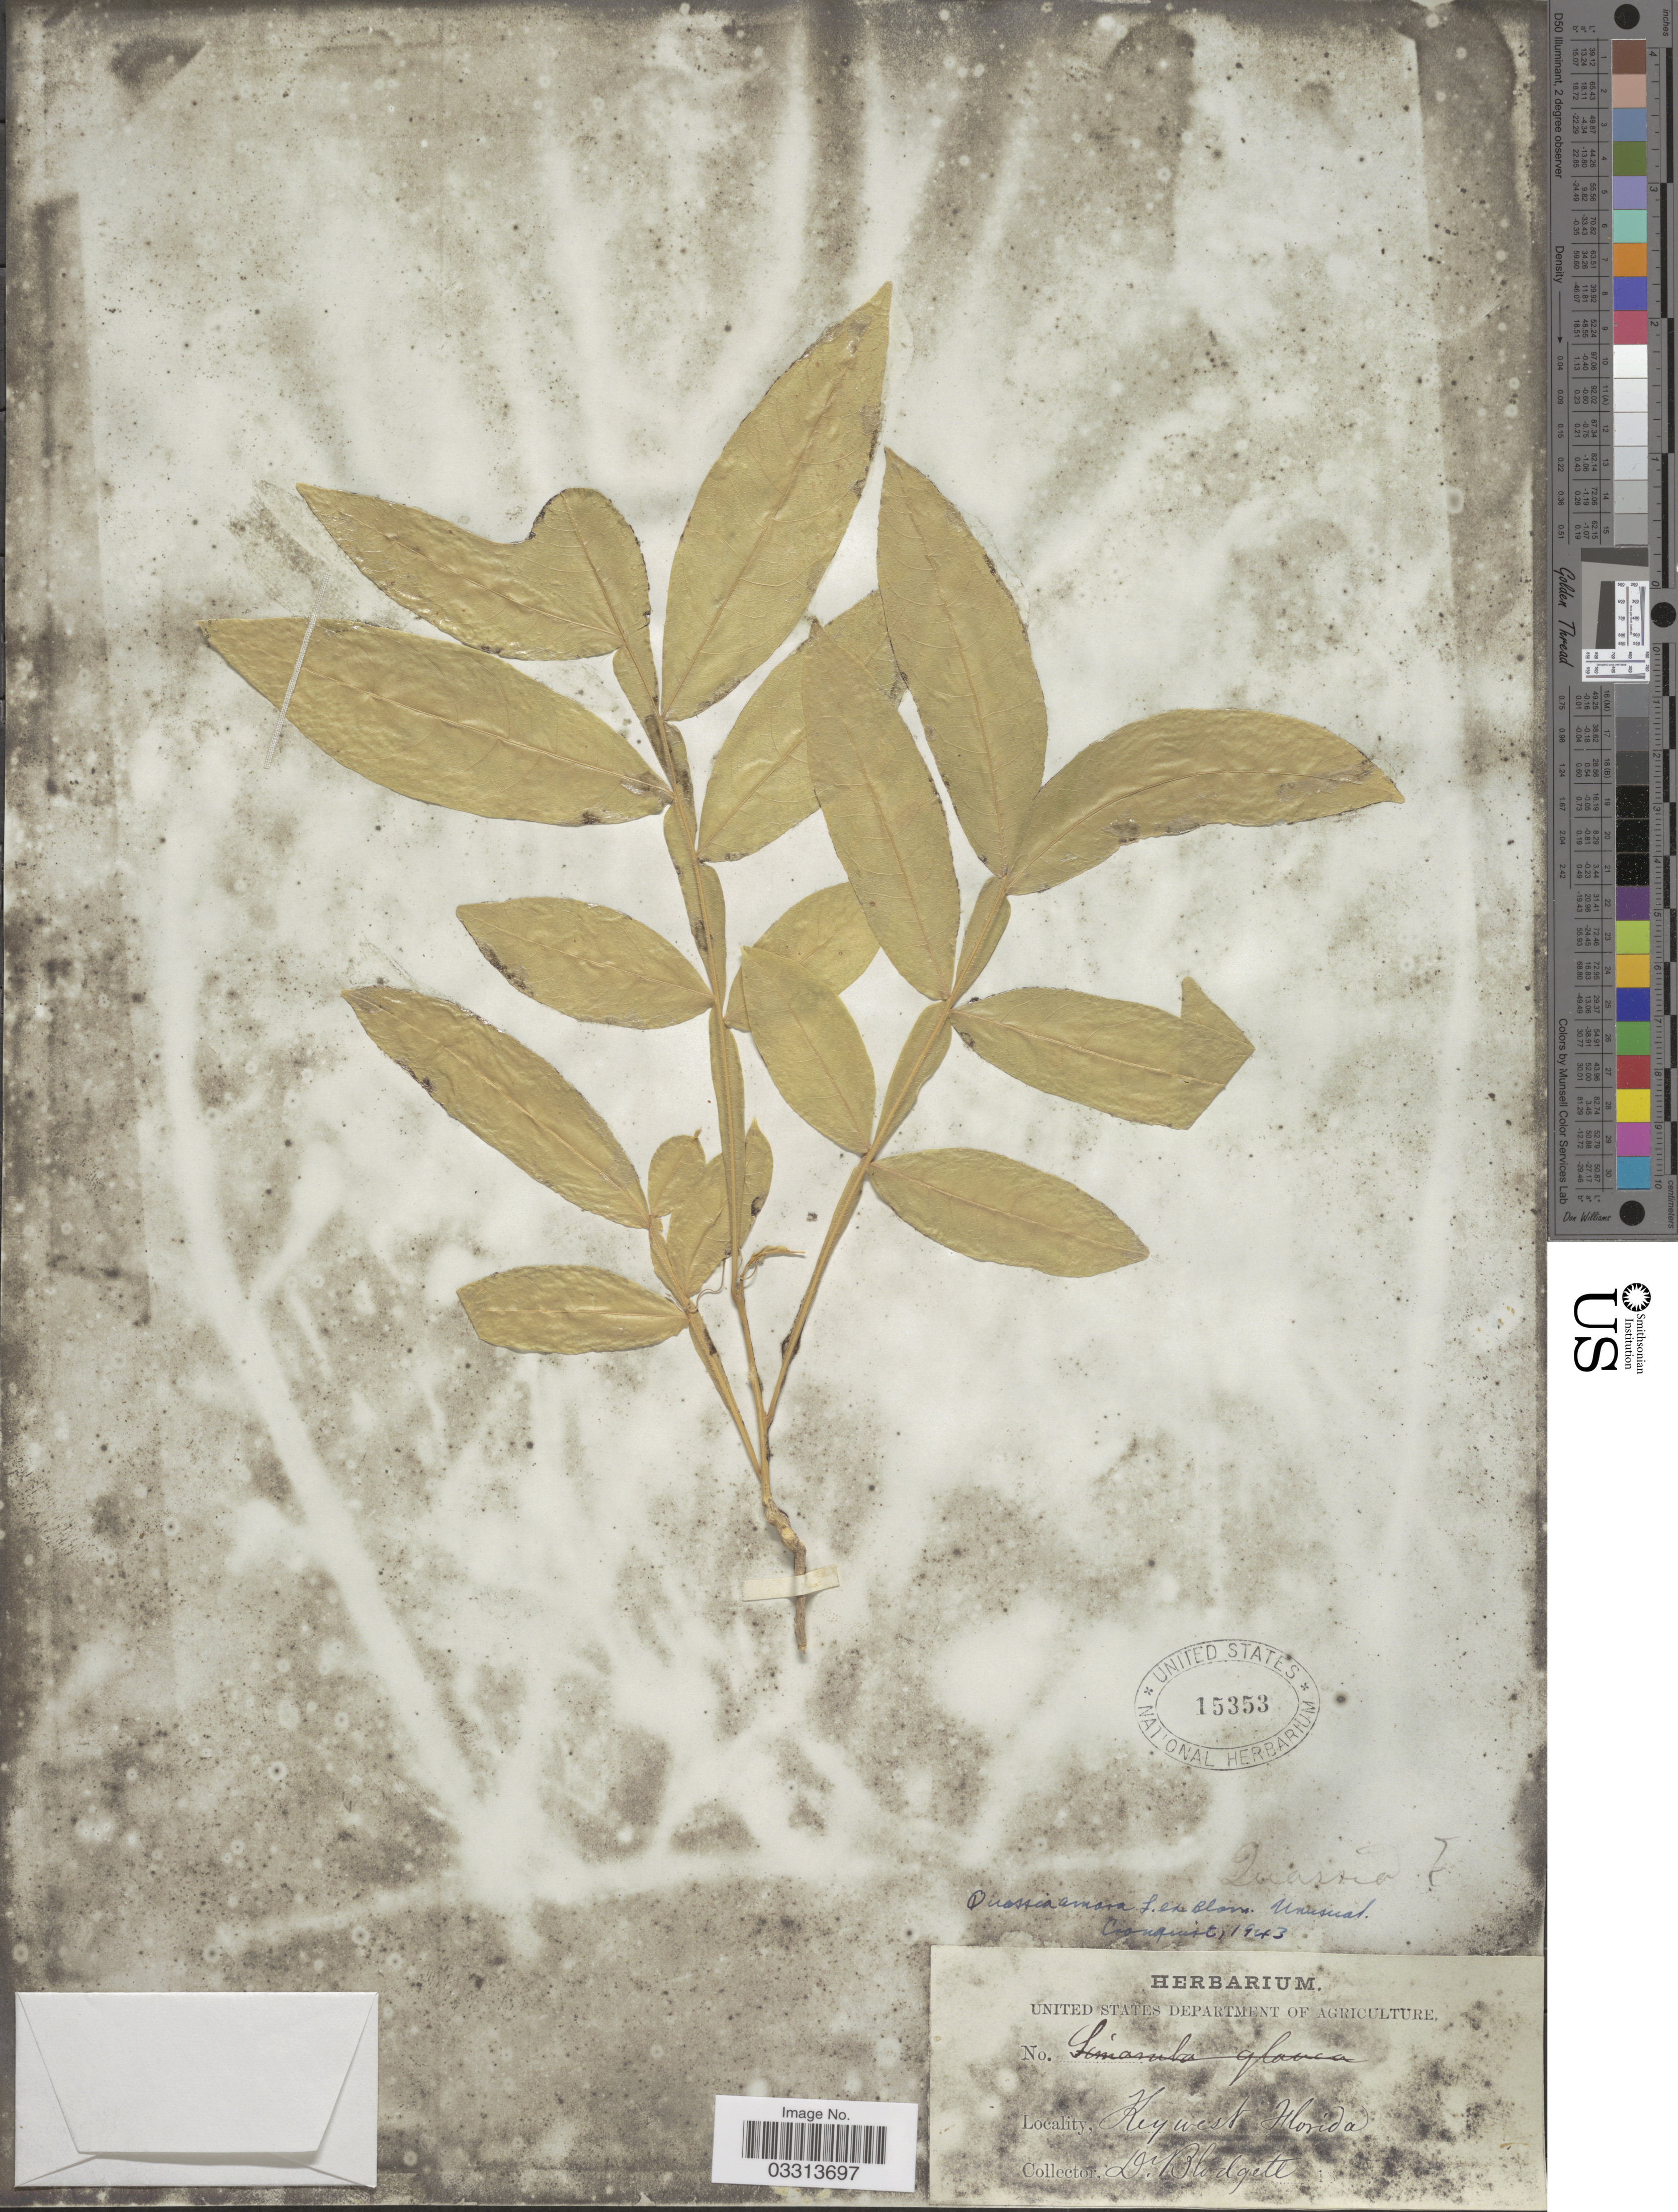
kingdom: Plantae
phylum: Tracheophyta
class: Magnoliopsida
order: Sapindales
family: Simaroubaceae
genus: Quassia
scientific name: Quassia amara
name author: L.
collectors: Blodgett, --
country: United States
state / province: Florida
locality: Keywest.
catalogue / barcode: US 15353